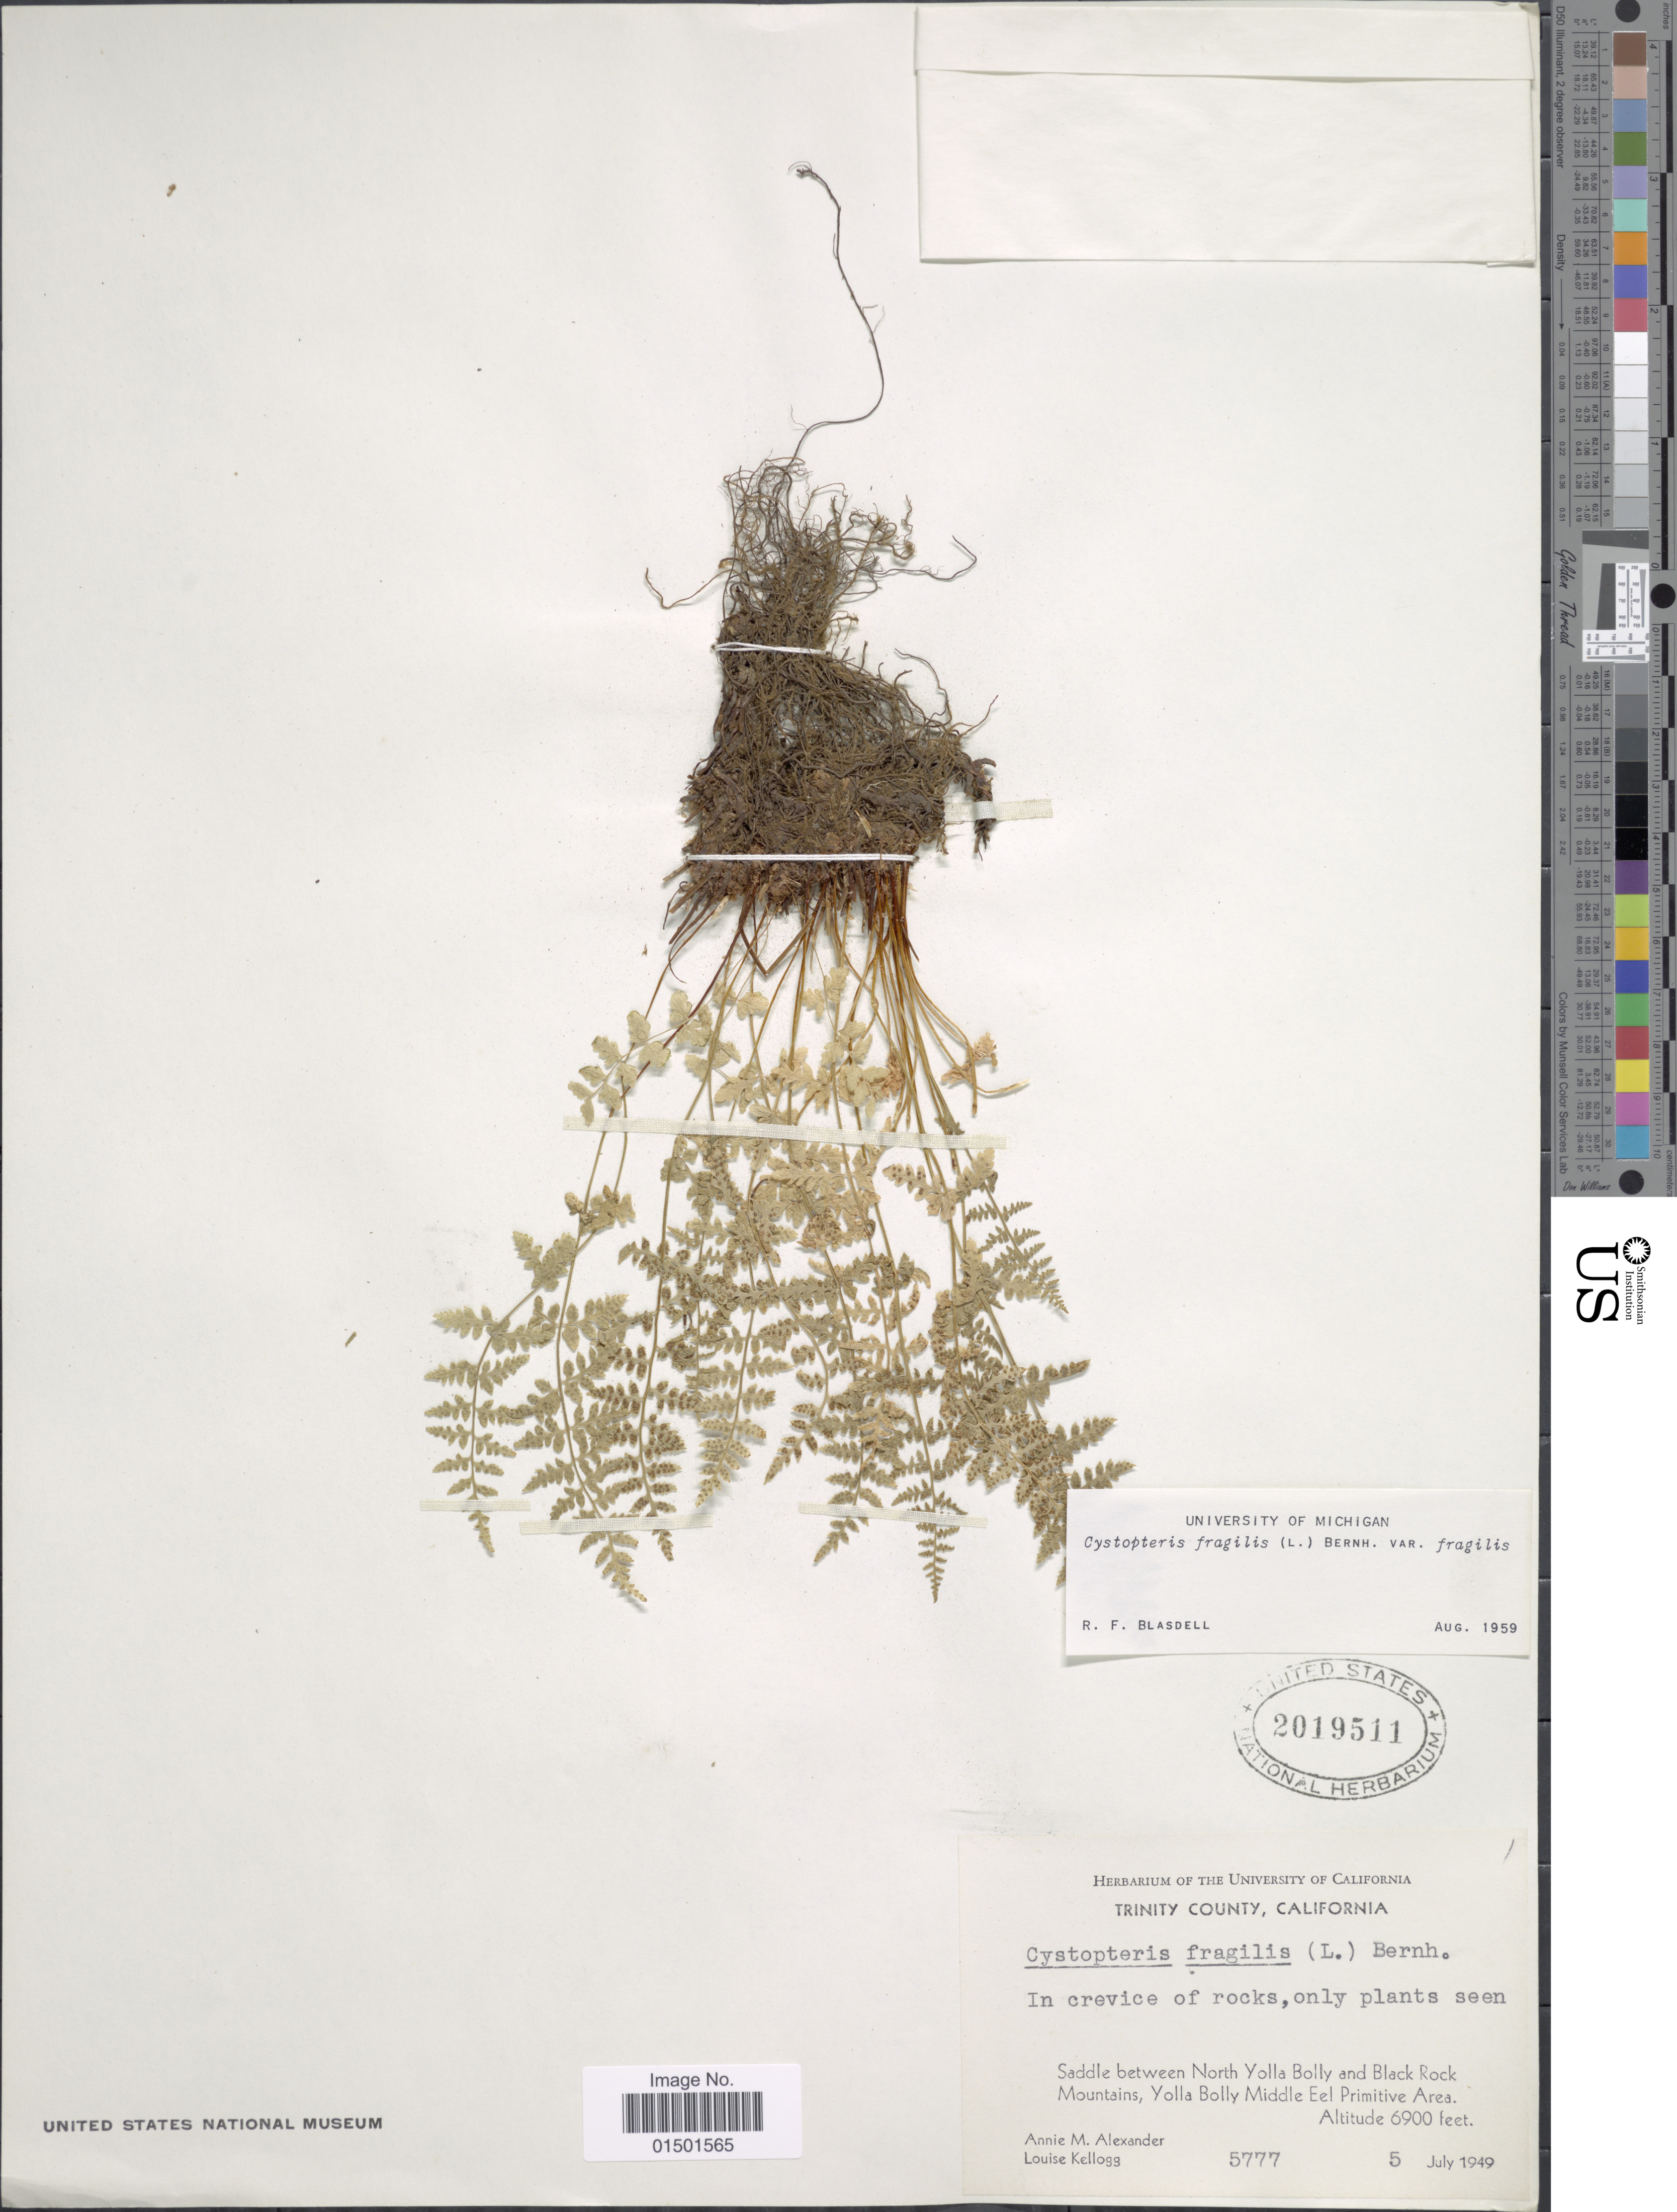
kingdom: Plantae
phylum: Tracheophyta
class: Polypodiopsida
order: Polypodiales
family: Cystopteridaceae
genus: Cystopteris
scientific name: Cystopteris fragilis var. fragilis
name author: (L.) Bernh.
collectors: A. M. Alexander & L. Kellogg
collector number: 5777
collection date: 1949-07-05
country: United States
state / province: California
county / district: Trinity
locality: Trinity County. Saddle between North Yolla Bolly and Black Rock Mountains, Yolla Bolly Middle Eel Primitive Area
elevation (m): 2103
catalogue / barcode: US 2019511